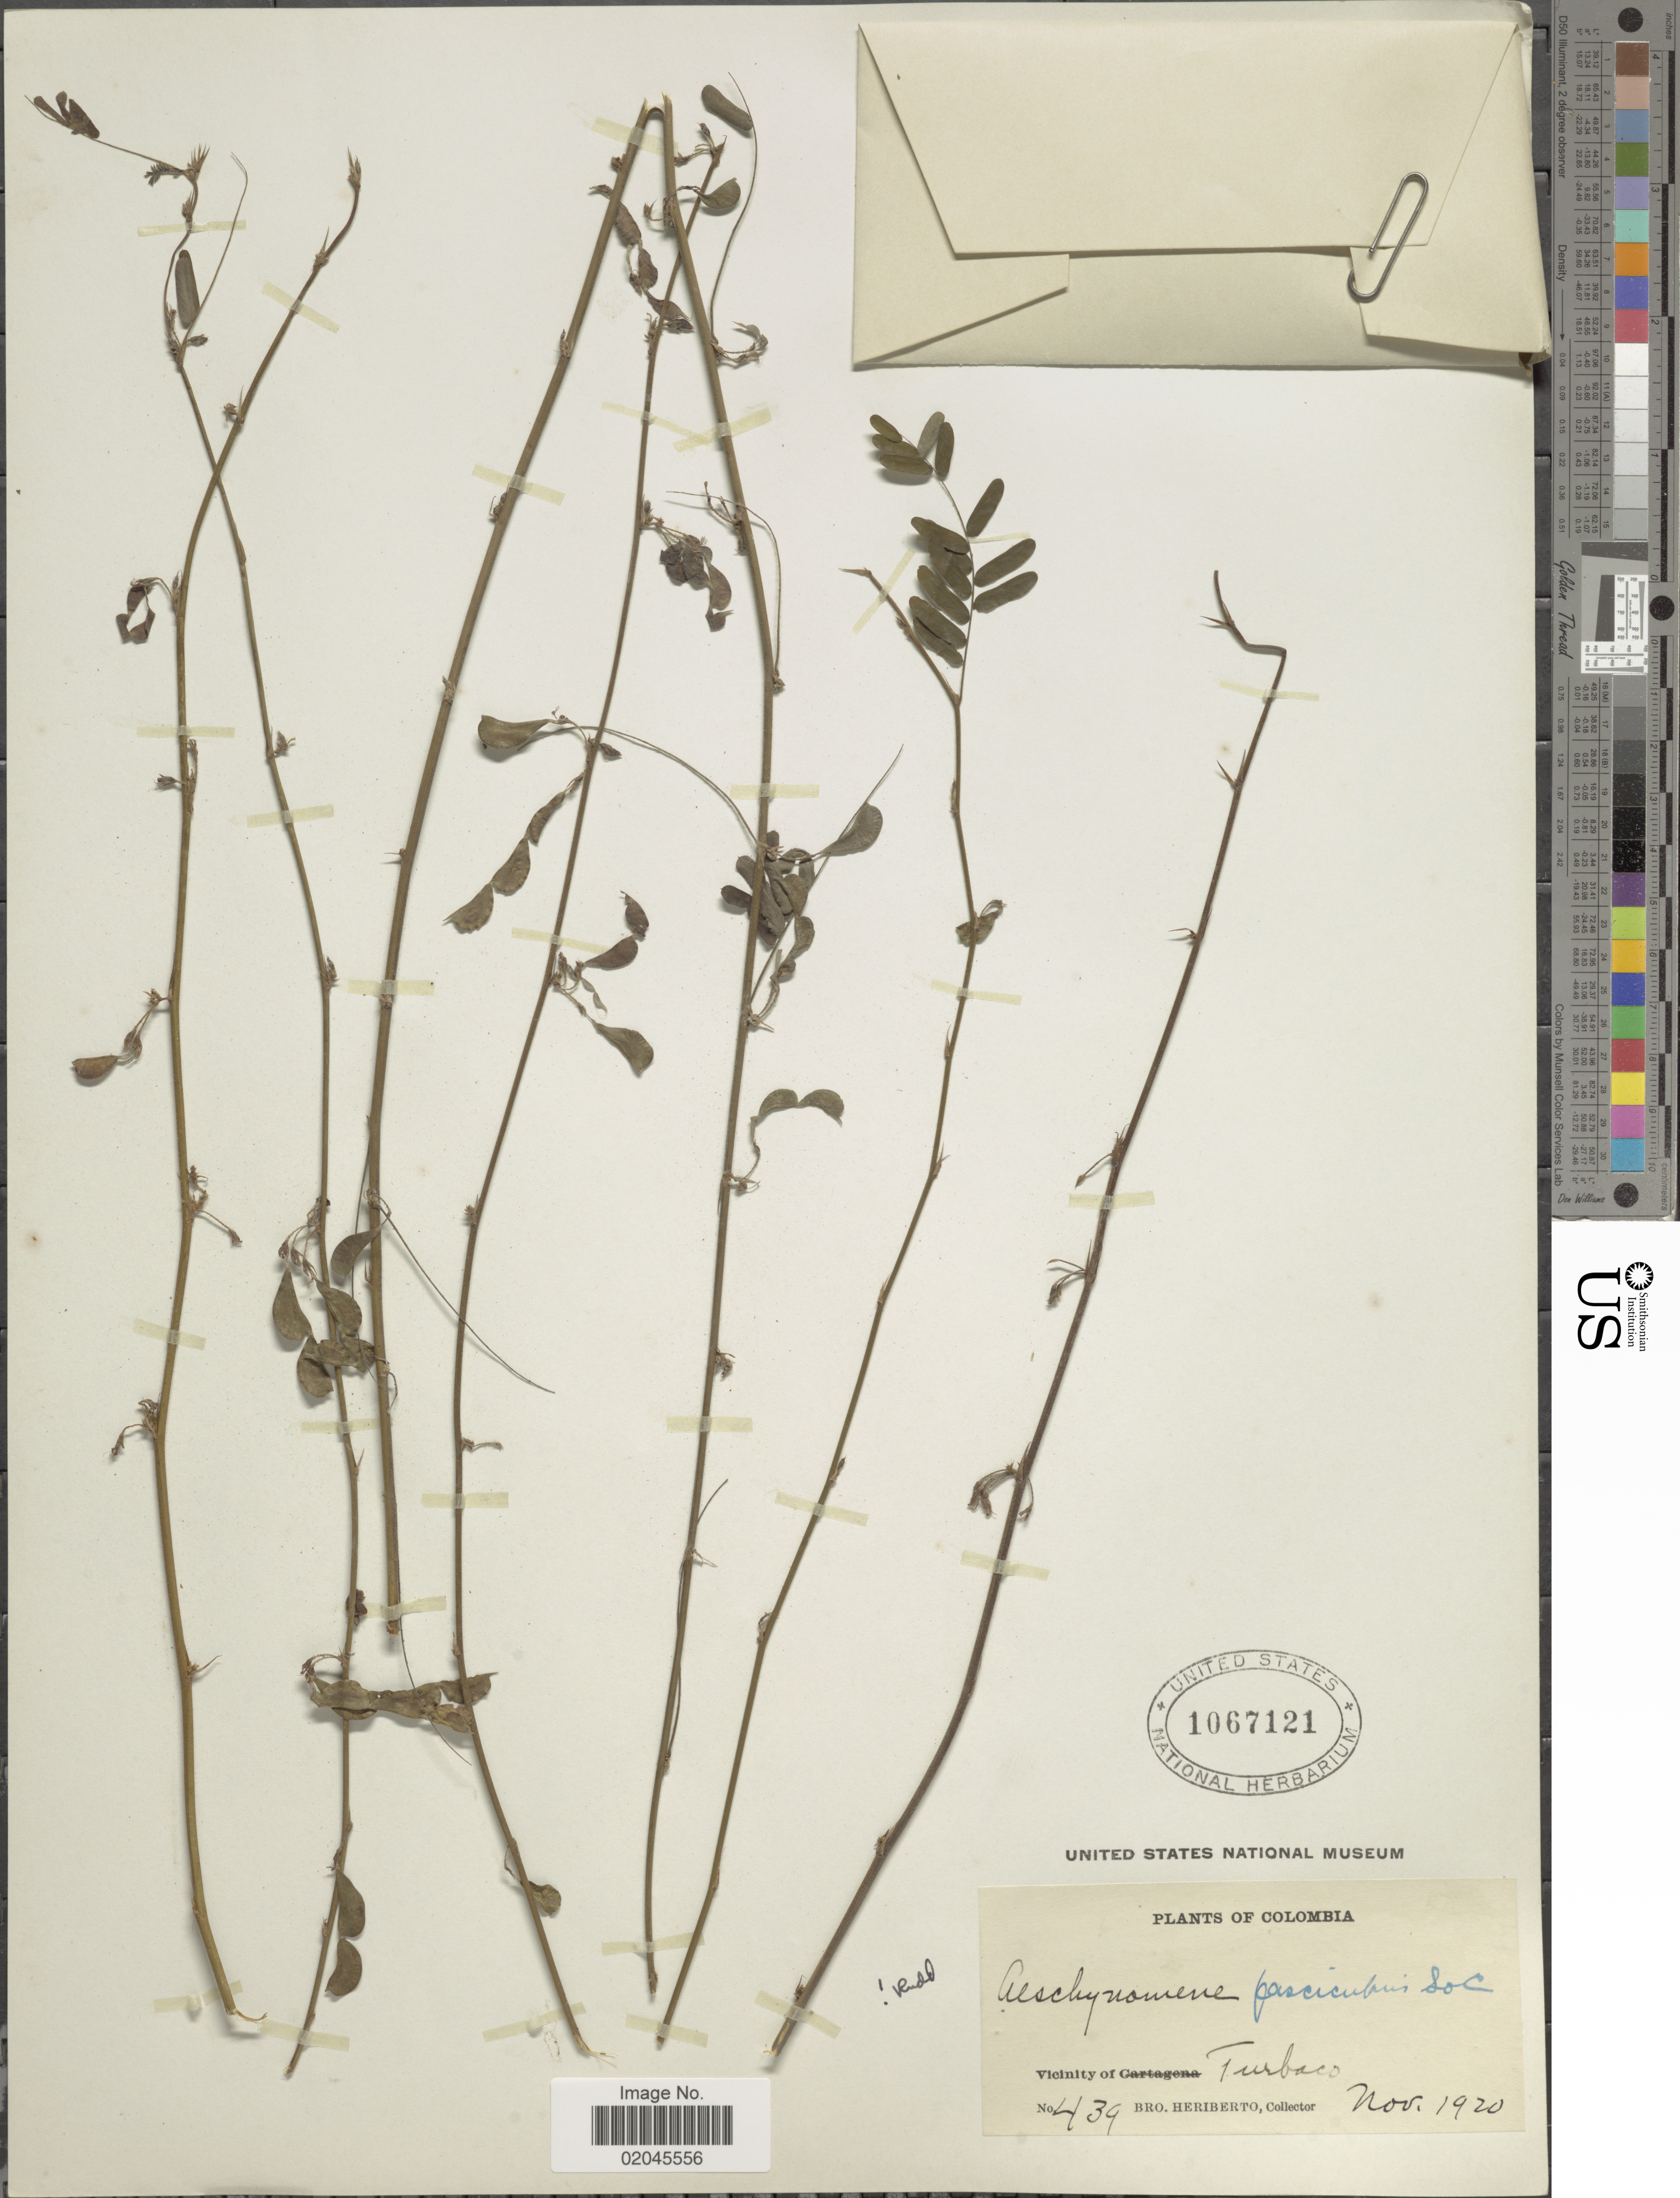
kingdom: Plantae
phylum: Tracheophyta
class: Magnoliopsida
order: Fabales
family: Fabaceae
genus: Aeschynomene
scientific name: Aeschynomene fascicularis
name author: Schltdl. & Cham.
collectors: B. Heriberto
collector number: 439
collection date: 1920-11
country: Colombia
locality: Vicinity of Turbaco.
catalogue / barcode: US 1067121